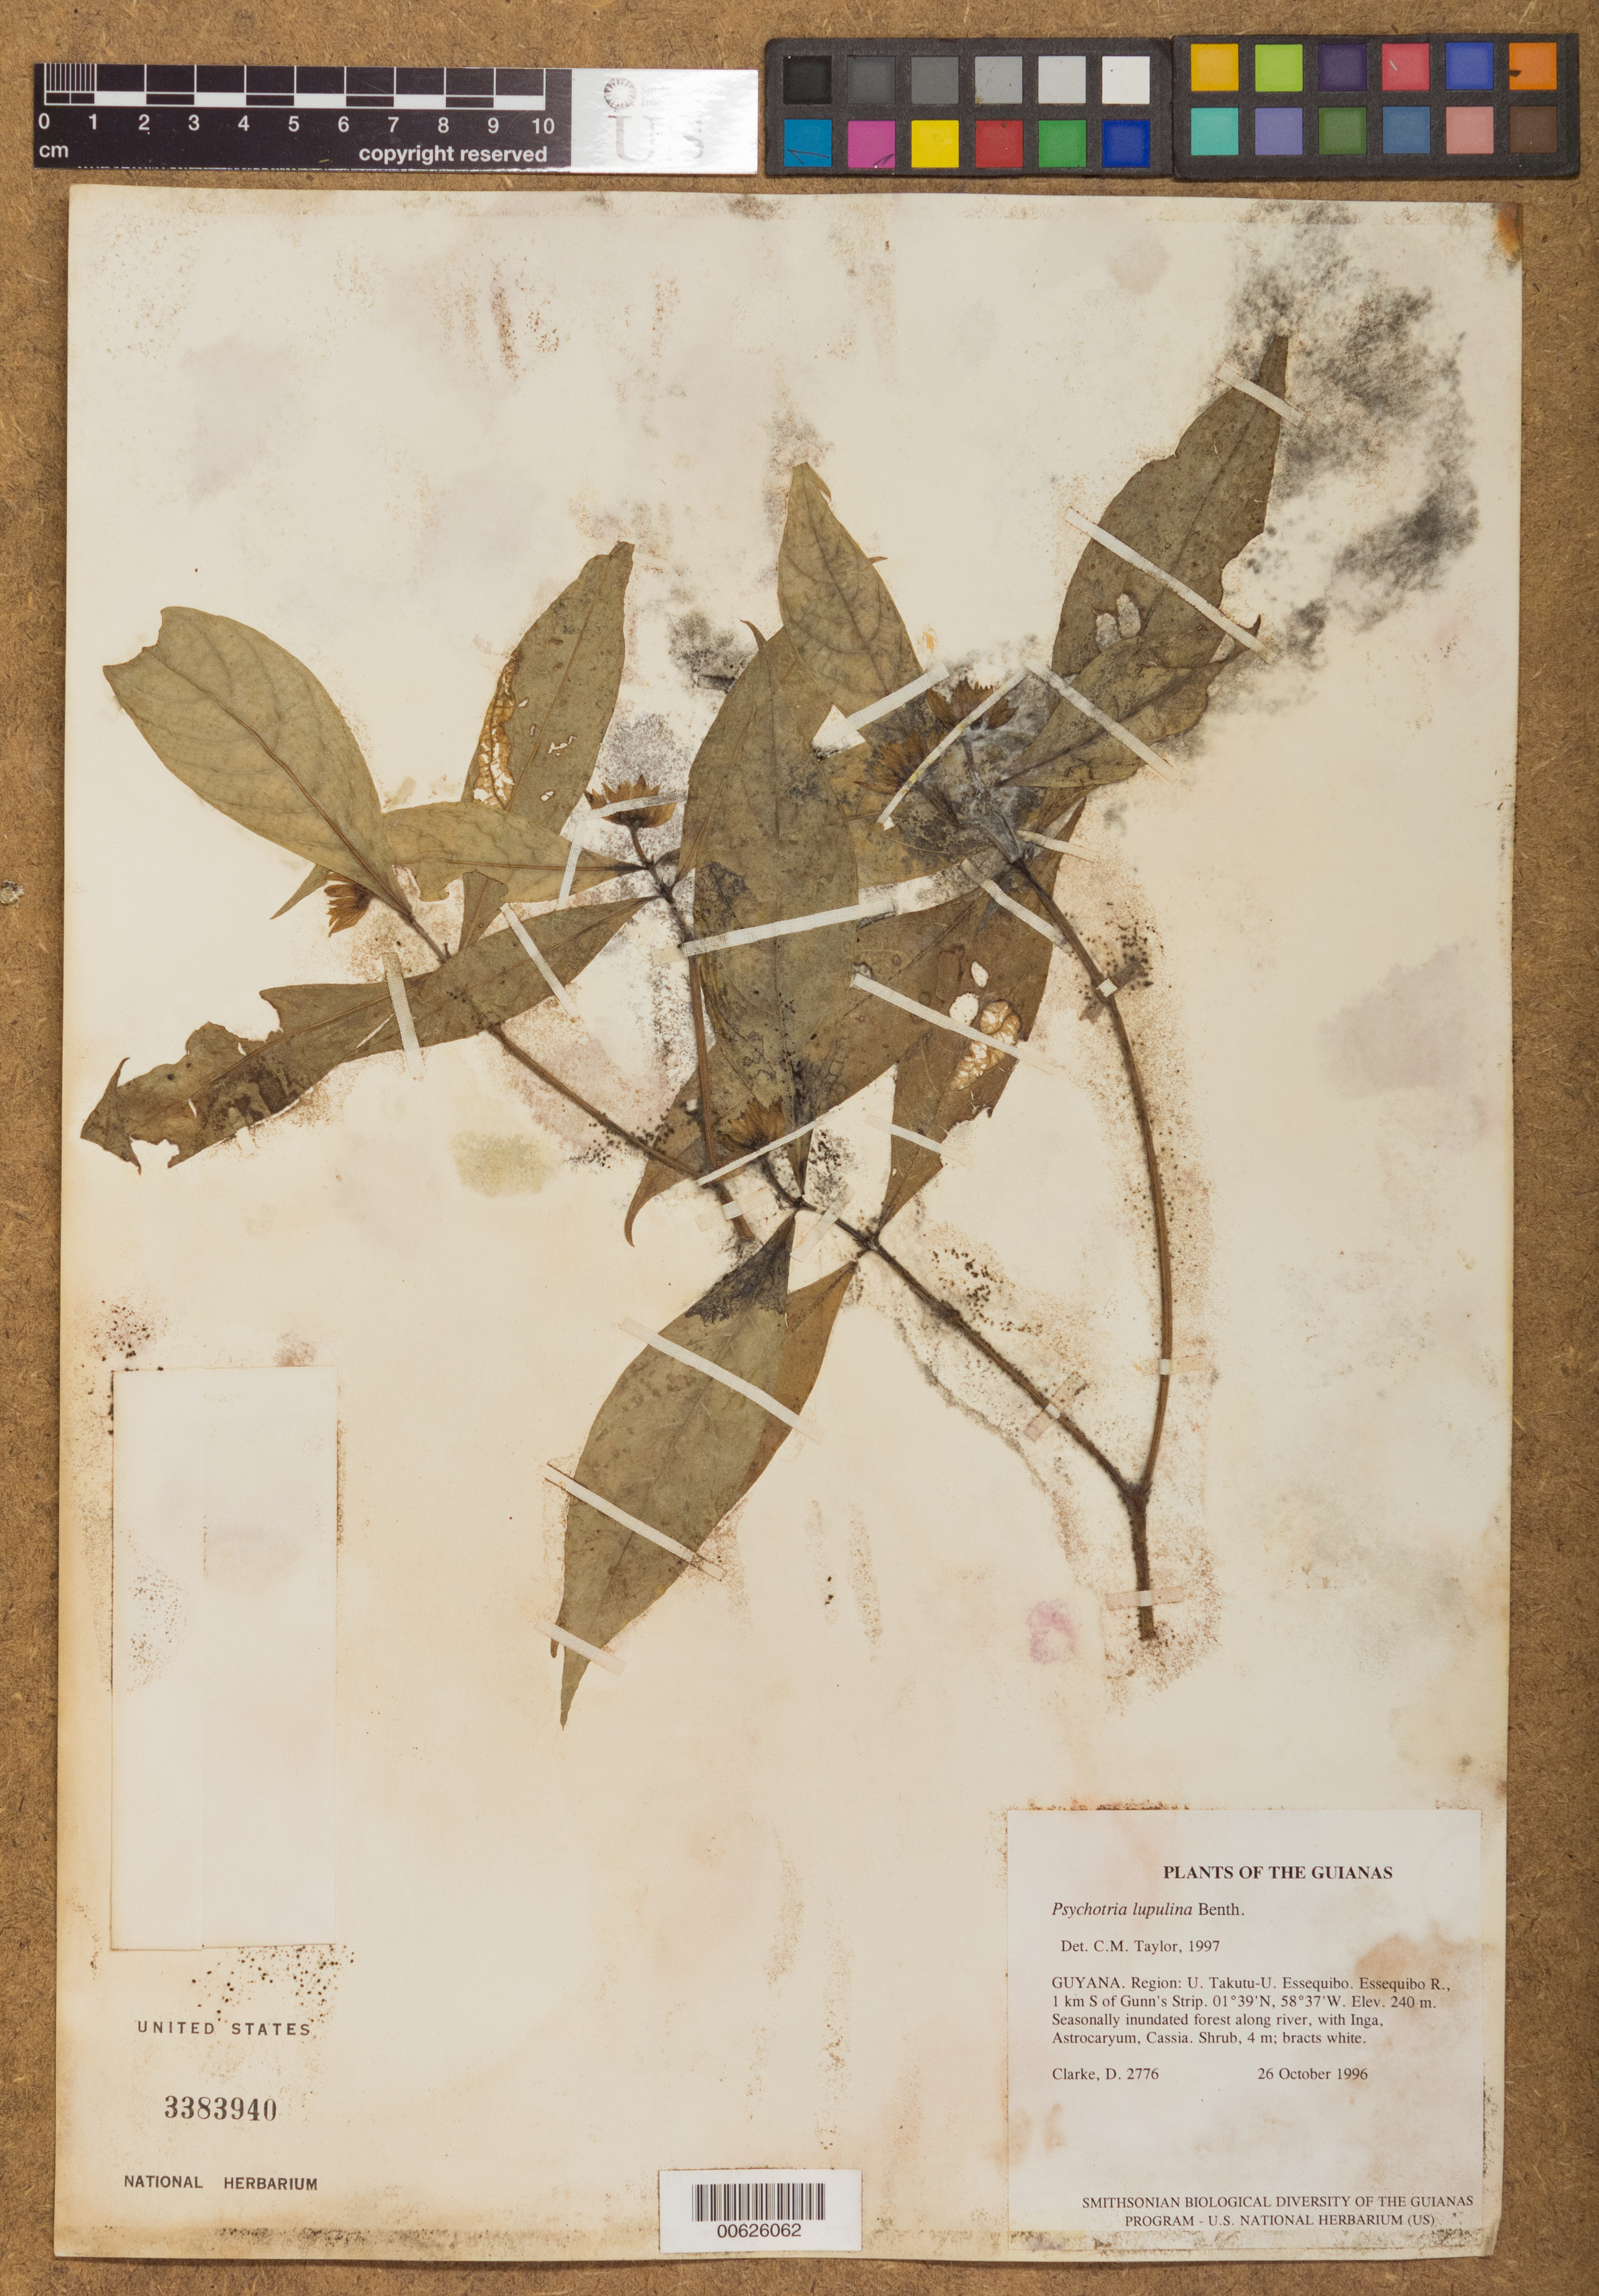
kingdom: Plantae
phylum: Tracheophyta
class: Magnoliopsida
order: Gentianales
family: Rubiaceae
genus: Psychotria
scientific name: Psychotria lupulina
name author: Benth.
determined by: Taylor, Charlotte M.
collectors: H. D. Clarke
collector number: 2776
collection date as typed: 26 October 1996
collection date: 1996-10-26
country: Guyana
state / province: U. Takutu-U. Essequibo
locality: Essequibo R., 1 km S of Gunn's Strip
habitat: Seasonally inundated forest along river, with Inga, Astrocaryum, Cassia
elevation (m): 240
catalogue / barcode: US 3383940